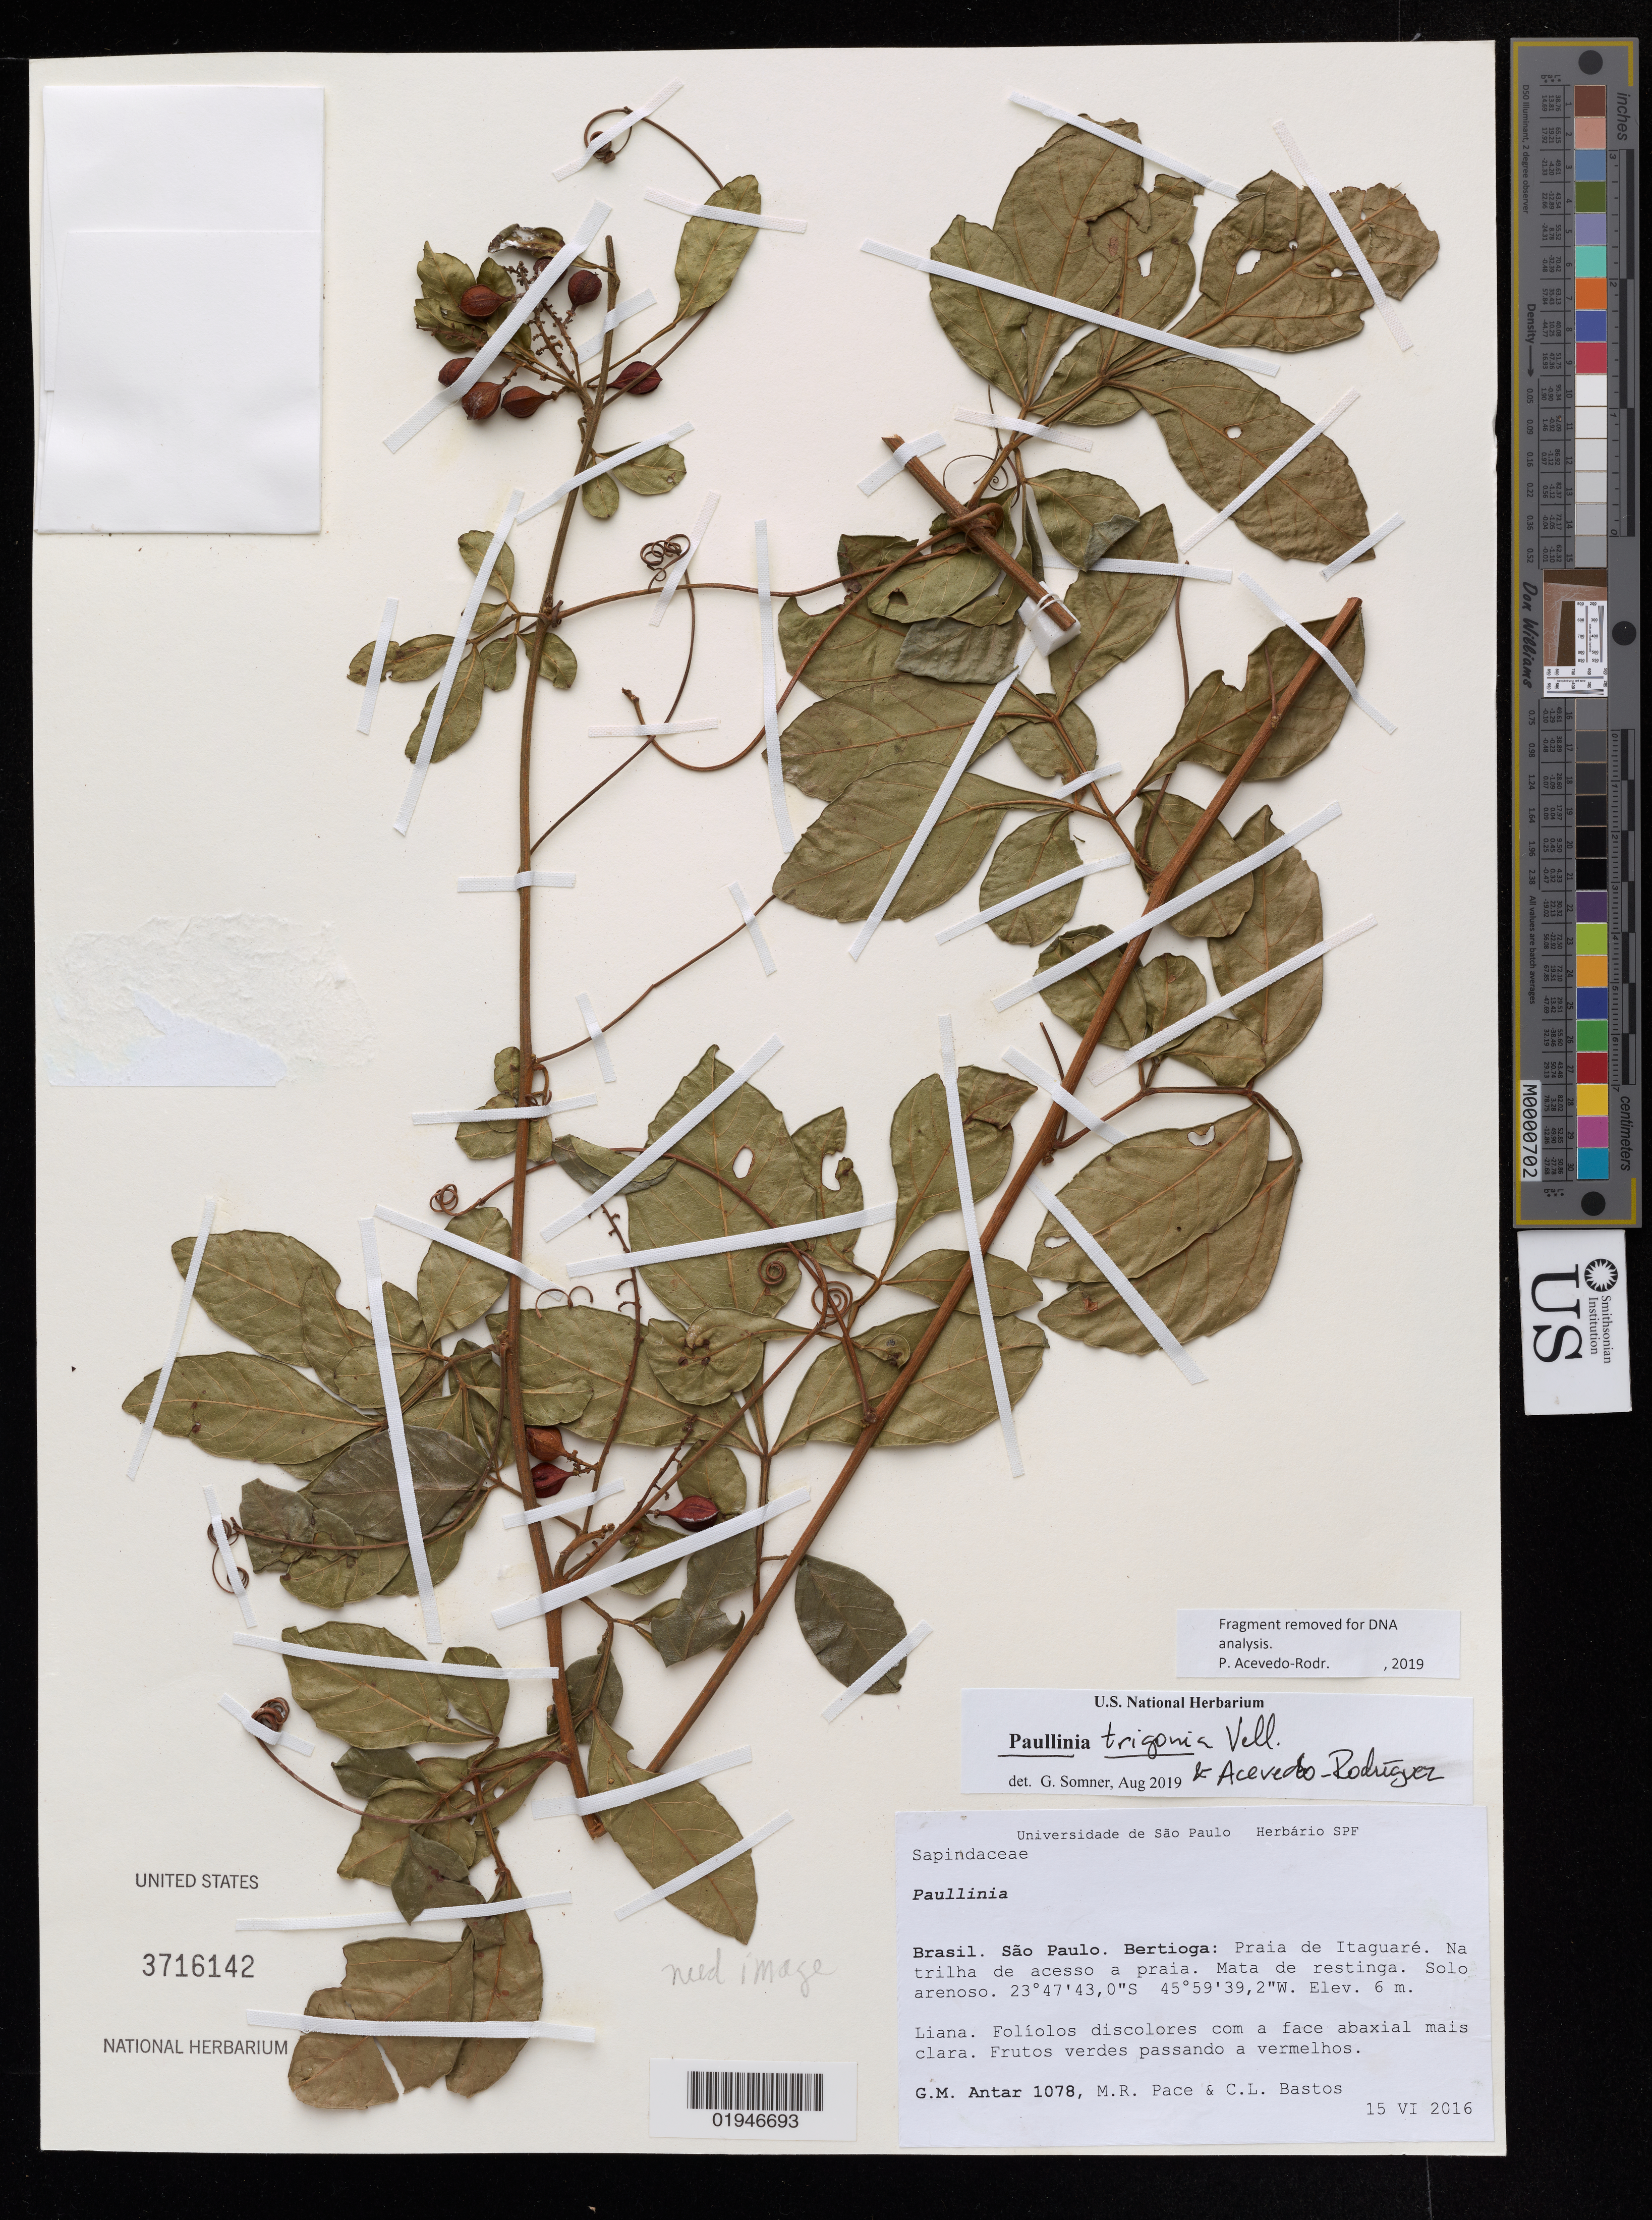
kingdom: Plantae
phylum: Tracheophyta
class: Magnoliopsida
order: Sapindales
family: Sapindaceae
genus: Paullinia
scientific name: Paullinia trigonia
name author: Vell.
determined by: Acevedo-Rodríguez, P.; Somner, G. V.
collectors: G. M. Antar, M. R. Pace & C. L. Bastos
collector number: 1078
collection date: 2016-06-15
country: Brazil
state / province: São Paulo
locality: Bertioga: Praia de Itaguaré. Na trilha de acesso a praia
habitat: Na trilha de acesso a praia. Mata de restinga. Solo arenoso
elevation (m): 6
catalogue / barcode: US 3716142